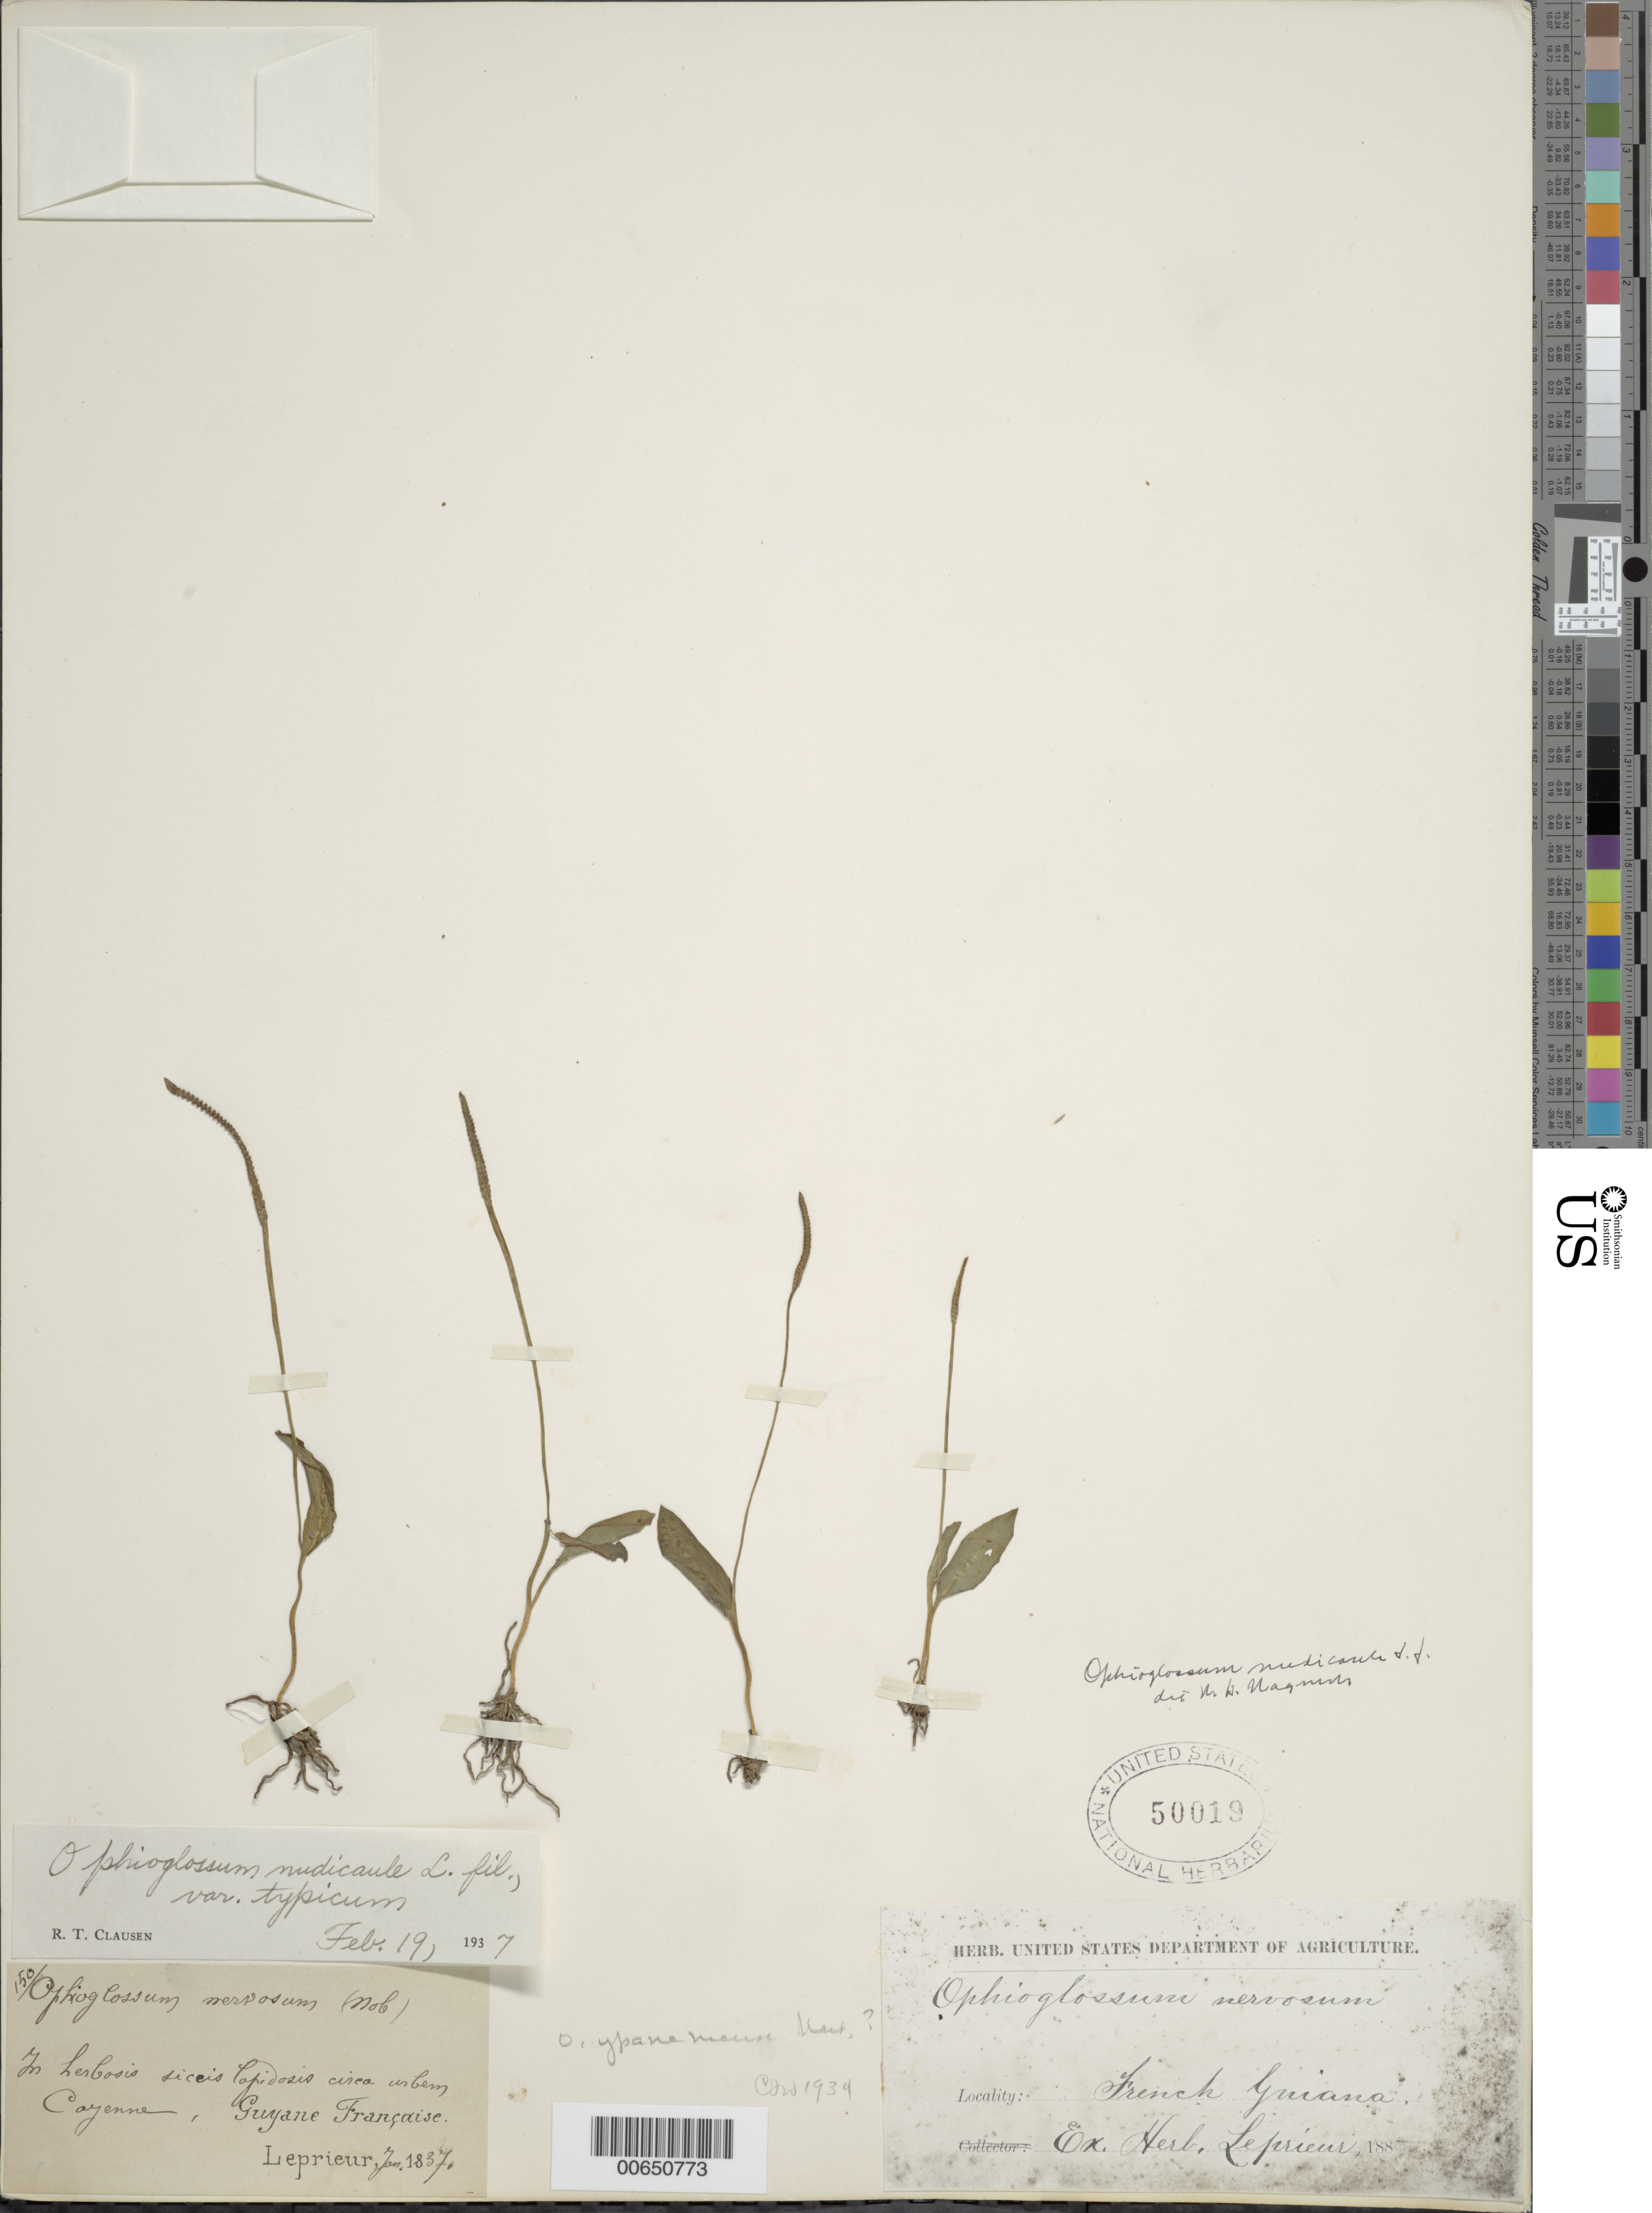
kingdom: Plantae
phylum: Tracheophyta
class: Polypodiopsida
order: Ophioglossales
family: Ophioglossaceae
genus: Ophioglossum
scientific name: Ophioglossum nudicaule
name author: L. f.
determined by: Wagner, W. H.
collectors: F. M. R. Leprieur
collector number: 150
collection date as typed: January 1837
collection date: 1837-01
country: French Guiana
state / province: Cayenne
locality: Cayenne, circa urbem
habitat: In herbosis siceis lapidosis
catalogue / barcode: US 50019